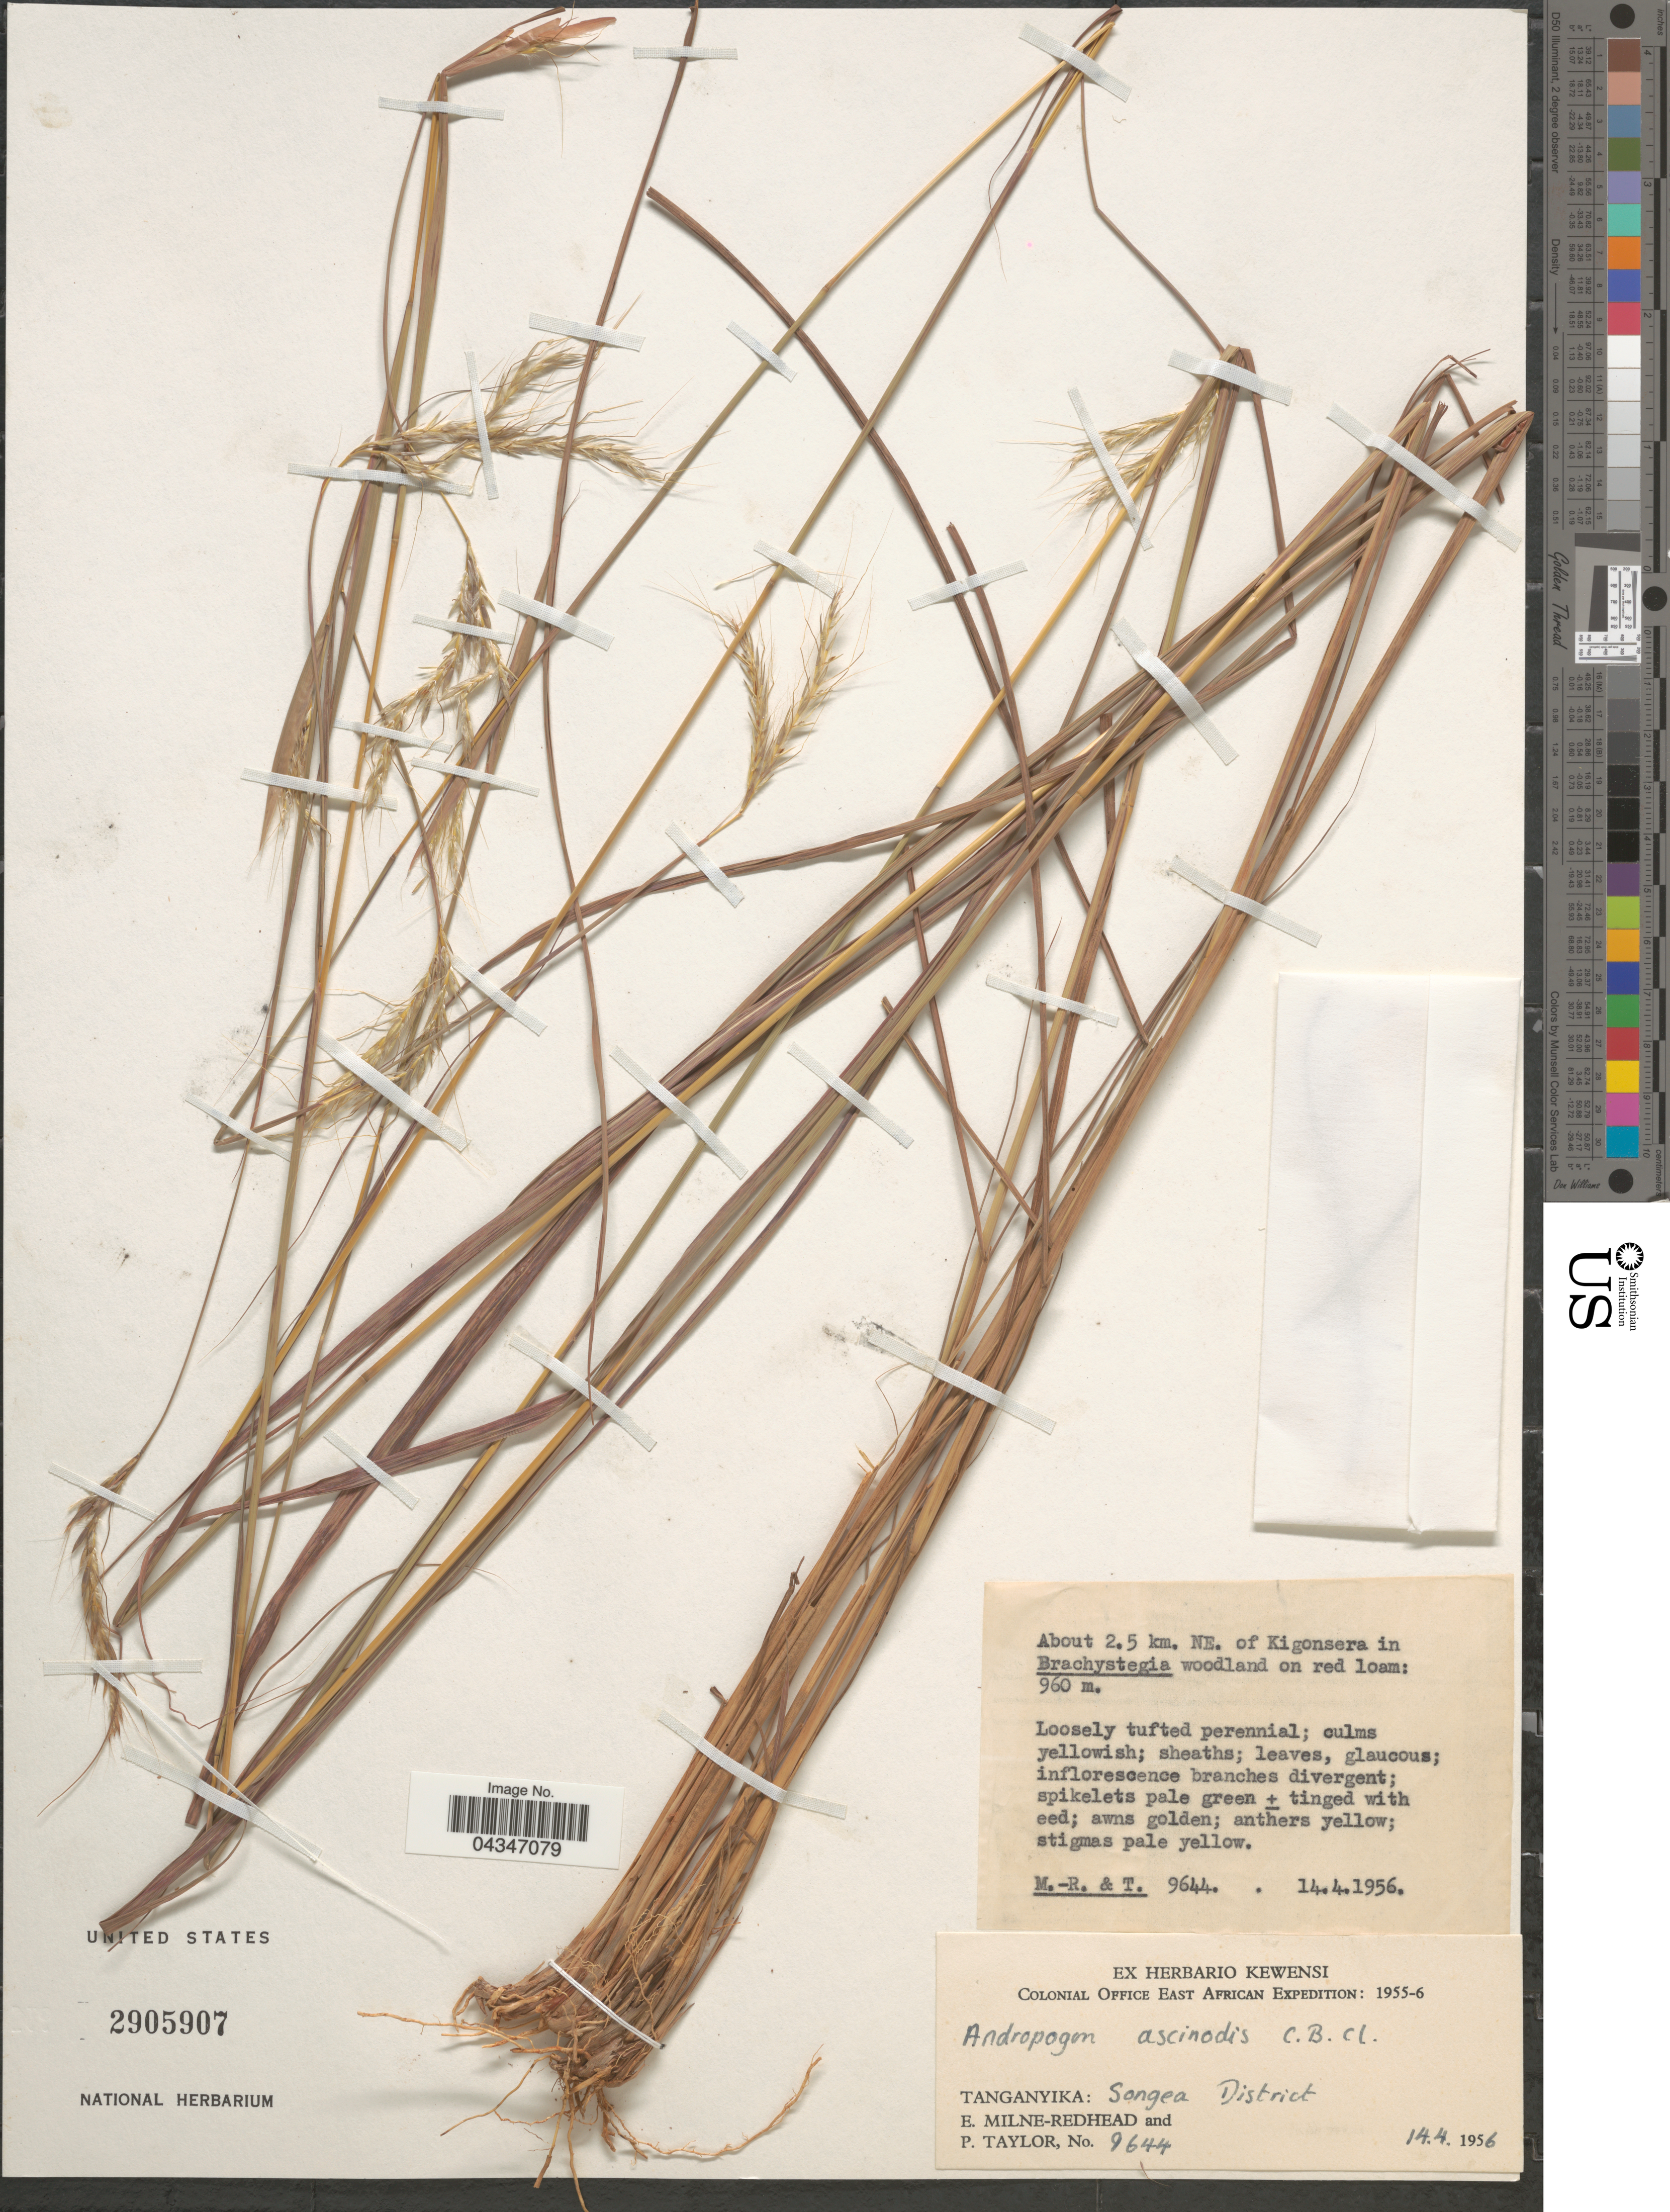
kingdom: Plantae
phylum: Tracheophyta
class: Liliopsida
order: Poales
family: Poaceae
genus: Andropogon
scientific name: Andropogon chinensis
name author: (Nees) Merr.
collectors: E. W. Milne-Redhead & P. Taylor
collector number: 9644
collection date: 1956-04-14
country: Tanzania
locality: Colonial Office East African Expedition: 1955-6. Tanganyika: Songea District. About 2.5 km. NE. of Kigonsera.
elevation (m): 960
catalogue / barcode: US 2905907